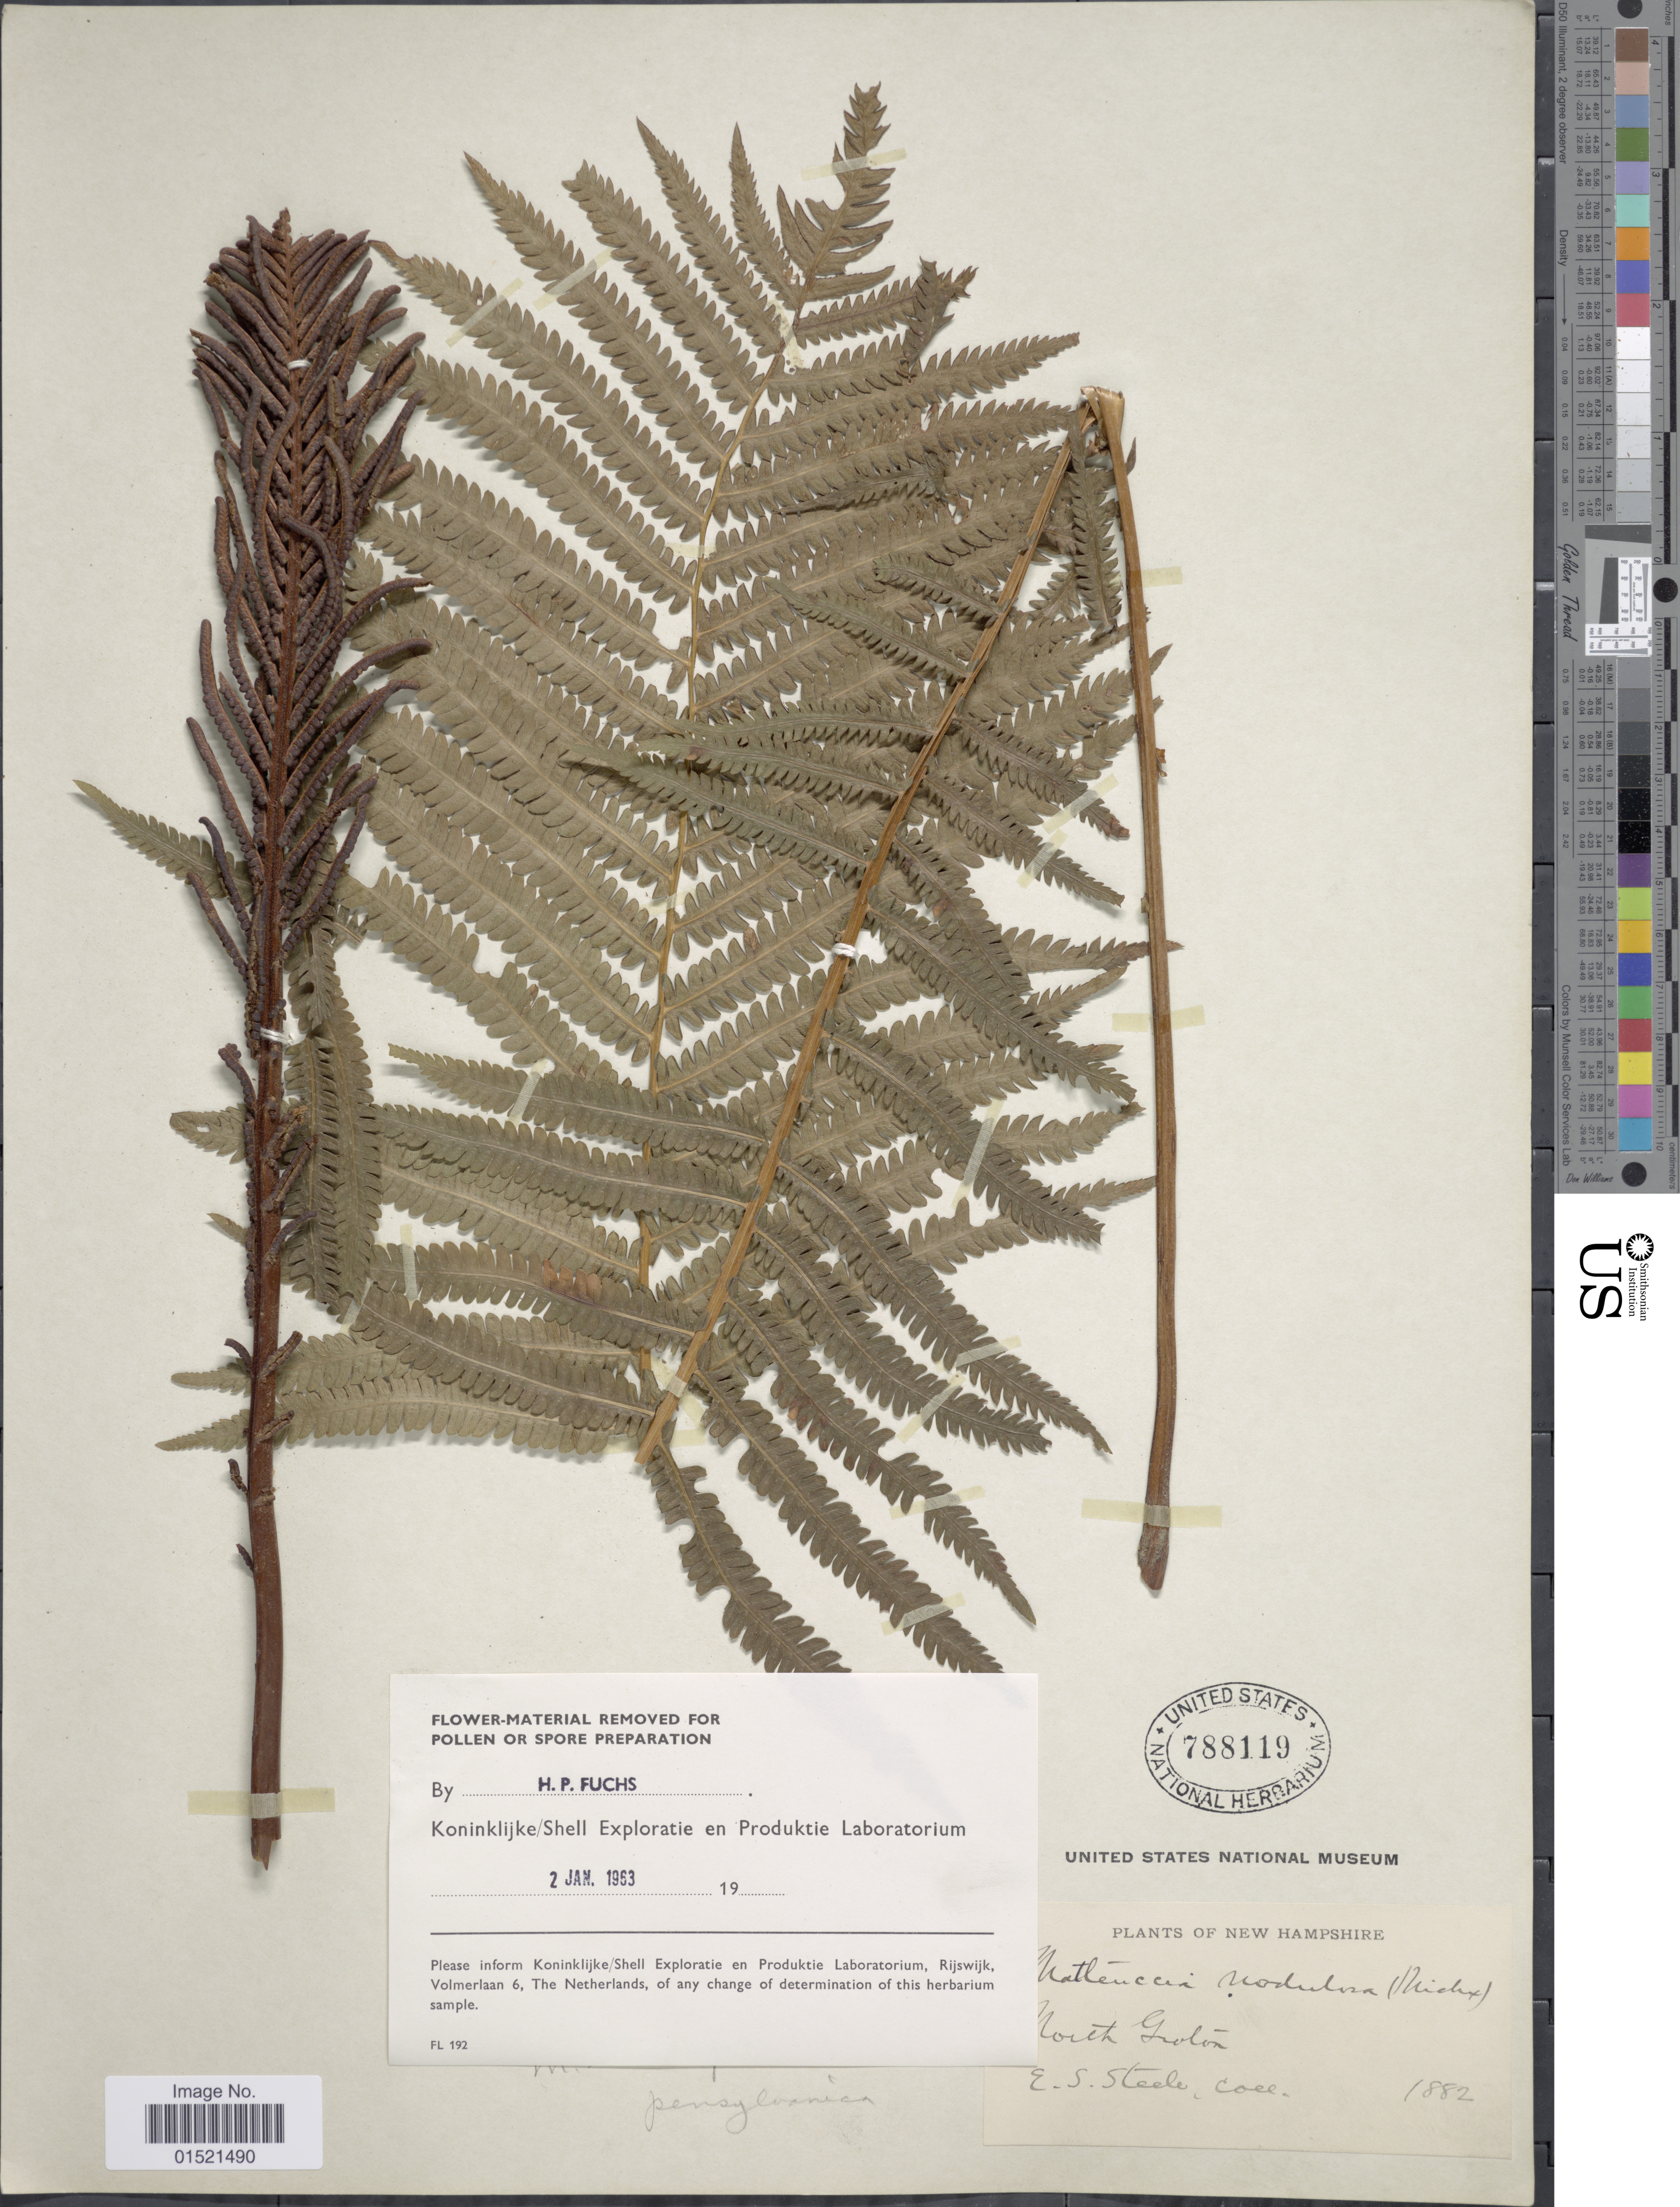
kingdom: Plantae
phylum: Tracheophyta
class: Polypodiopsida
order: Polypodiales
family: Onocleaceae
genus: Matteuccia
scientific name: Matteuccia struthiopteris var. pensylvanica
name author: (Willd.) C.V. Morton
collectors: E. Steele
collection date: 1882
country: United States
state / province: New Hampshire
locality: North Groton.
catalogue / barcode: US 781119